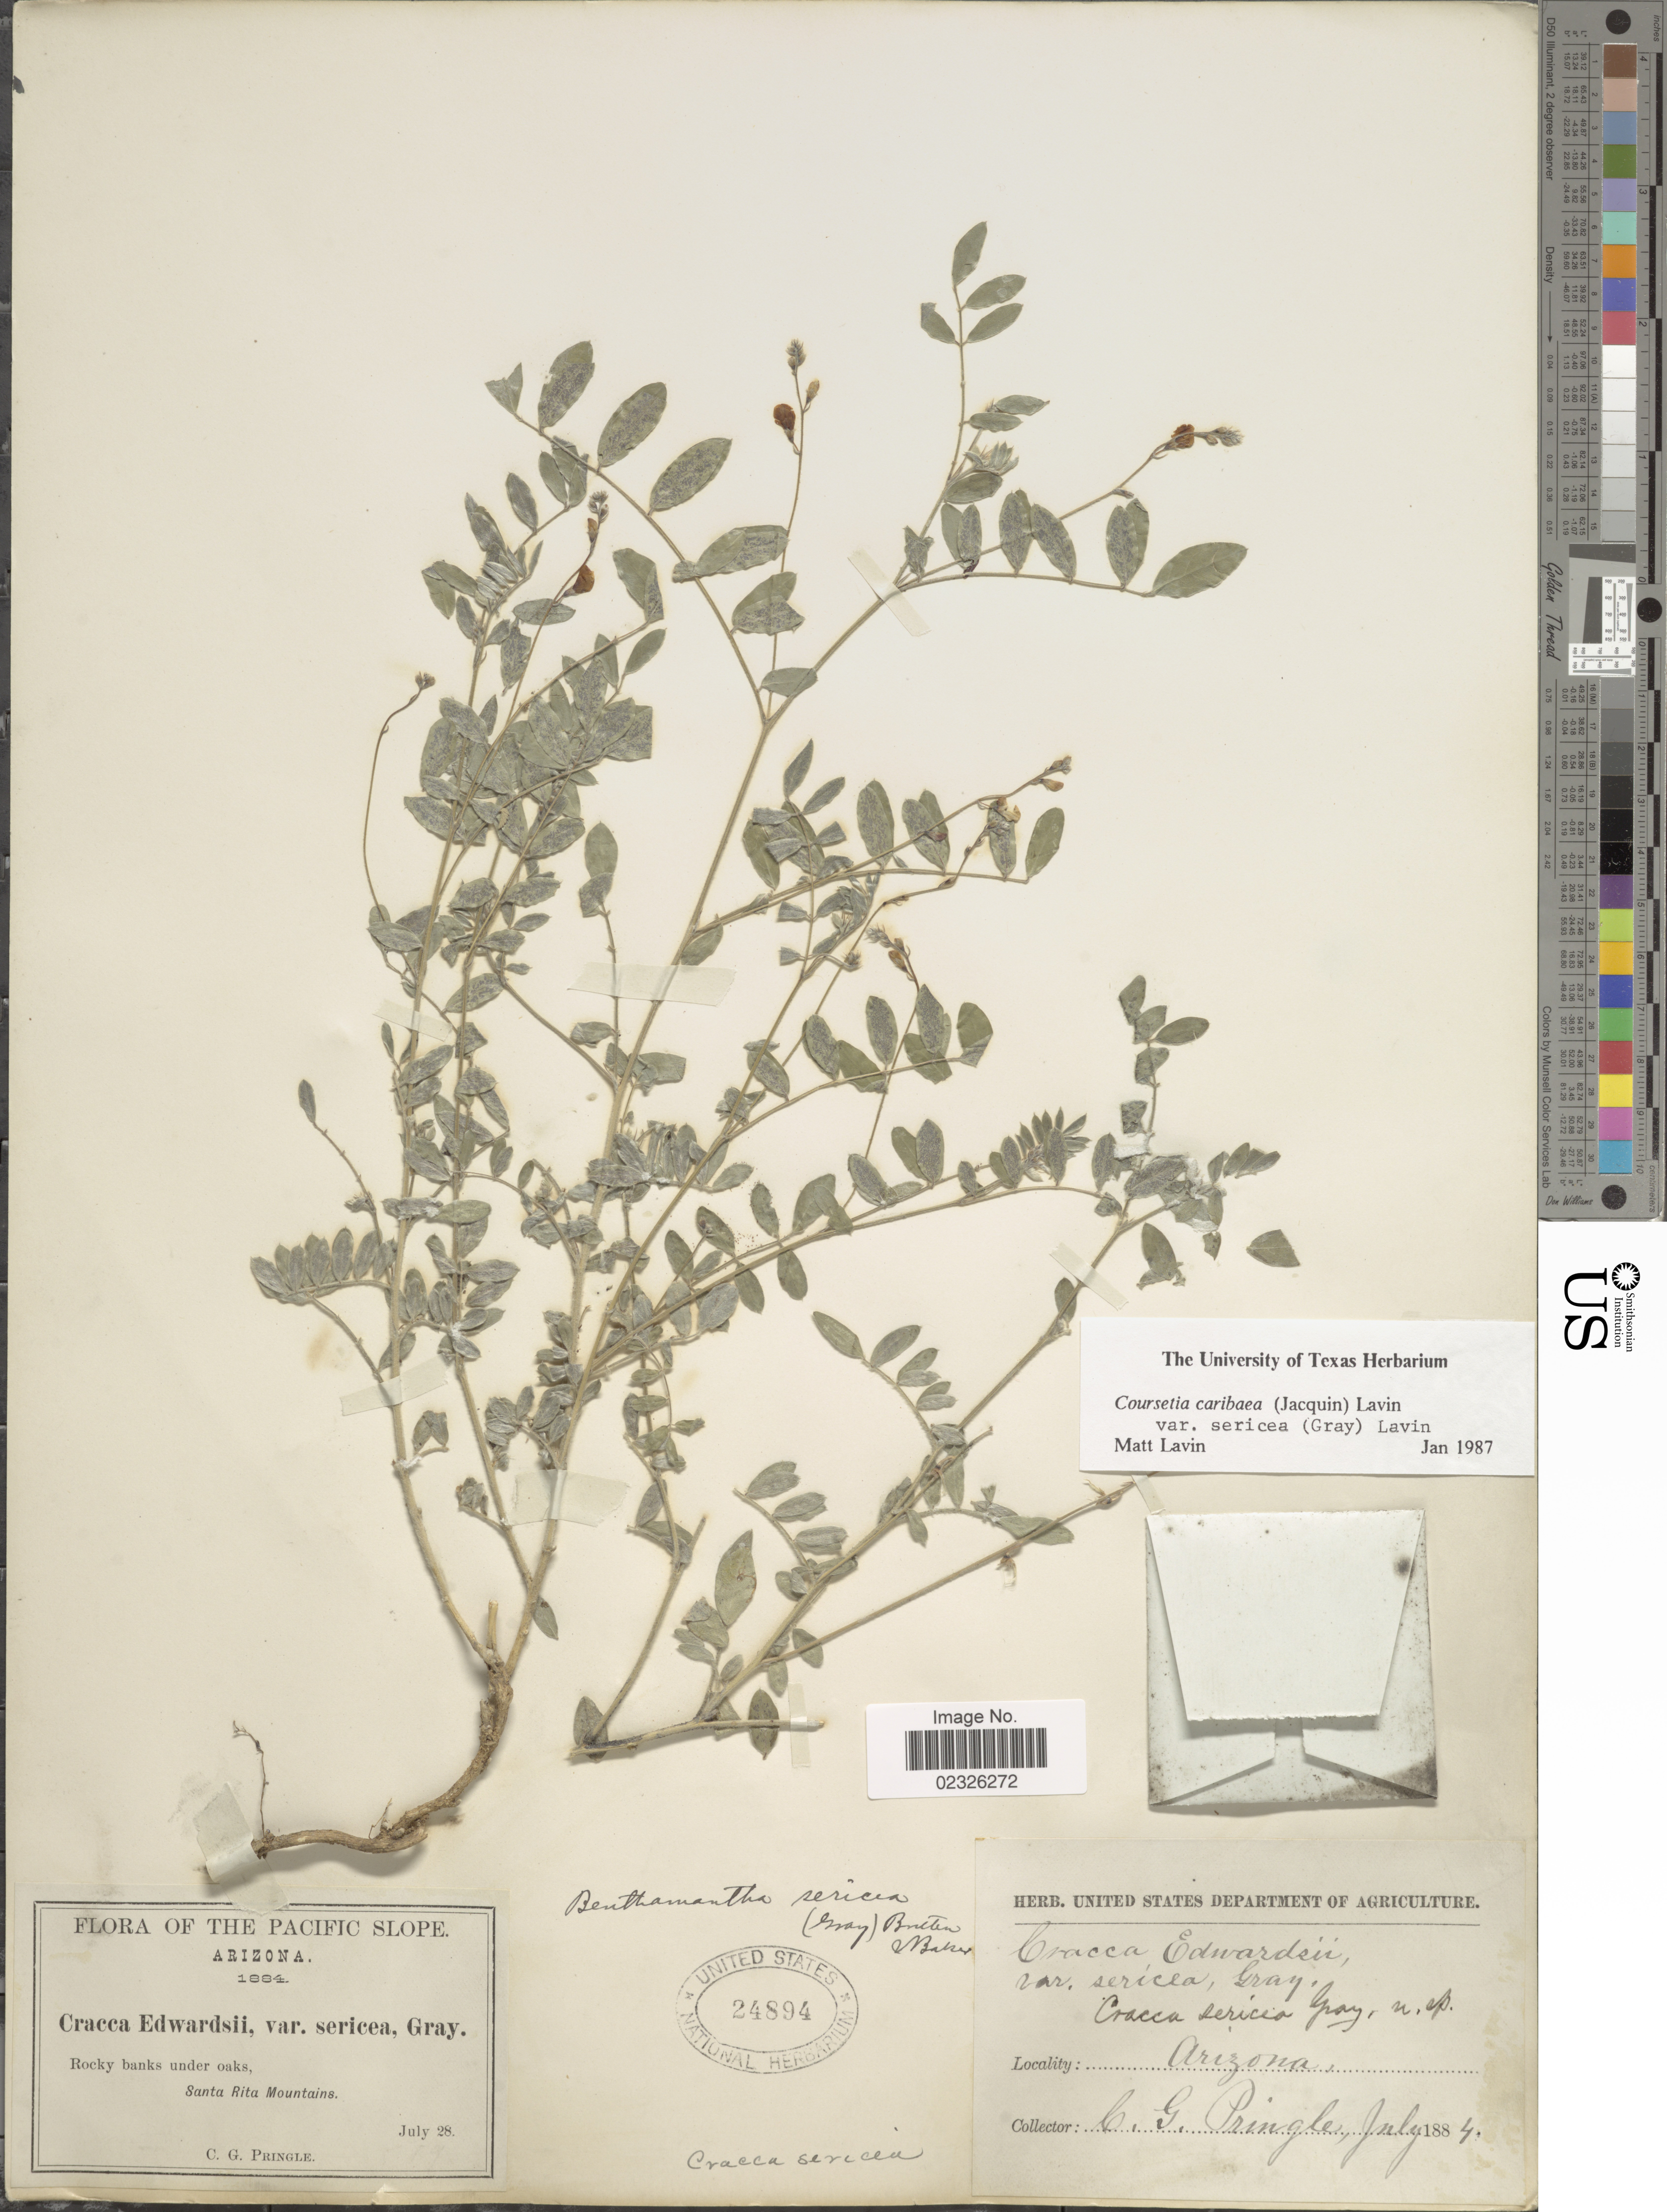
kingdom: Plantae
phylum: Tracheophyta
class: Magnoliopsida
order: Fabales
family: Fabaceae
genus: Coursetia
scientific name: Coursetia caribaea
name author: (Jacq.) Lavin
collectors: C. G. Pringle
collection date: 1884-07-28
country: United States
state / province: Arizona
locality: The Pacific Slope. Santa Rita Mountains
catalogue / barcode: US 24894